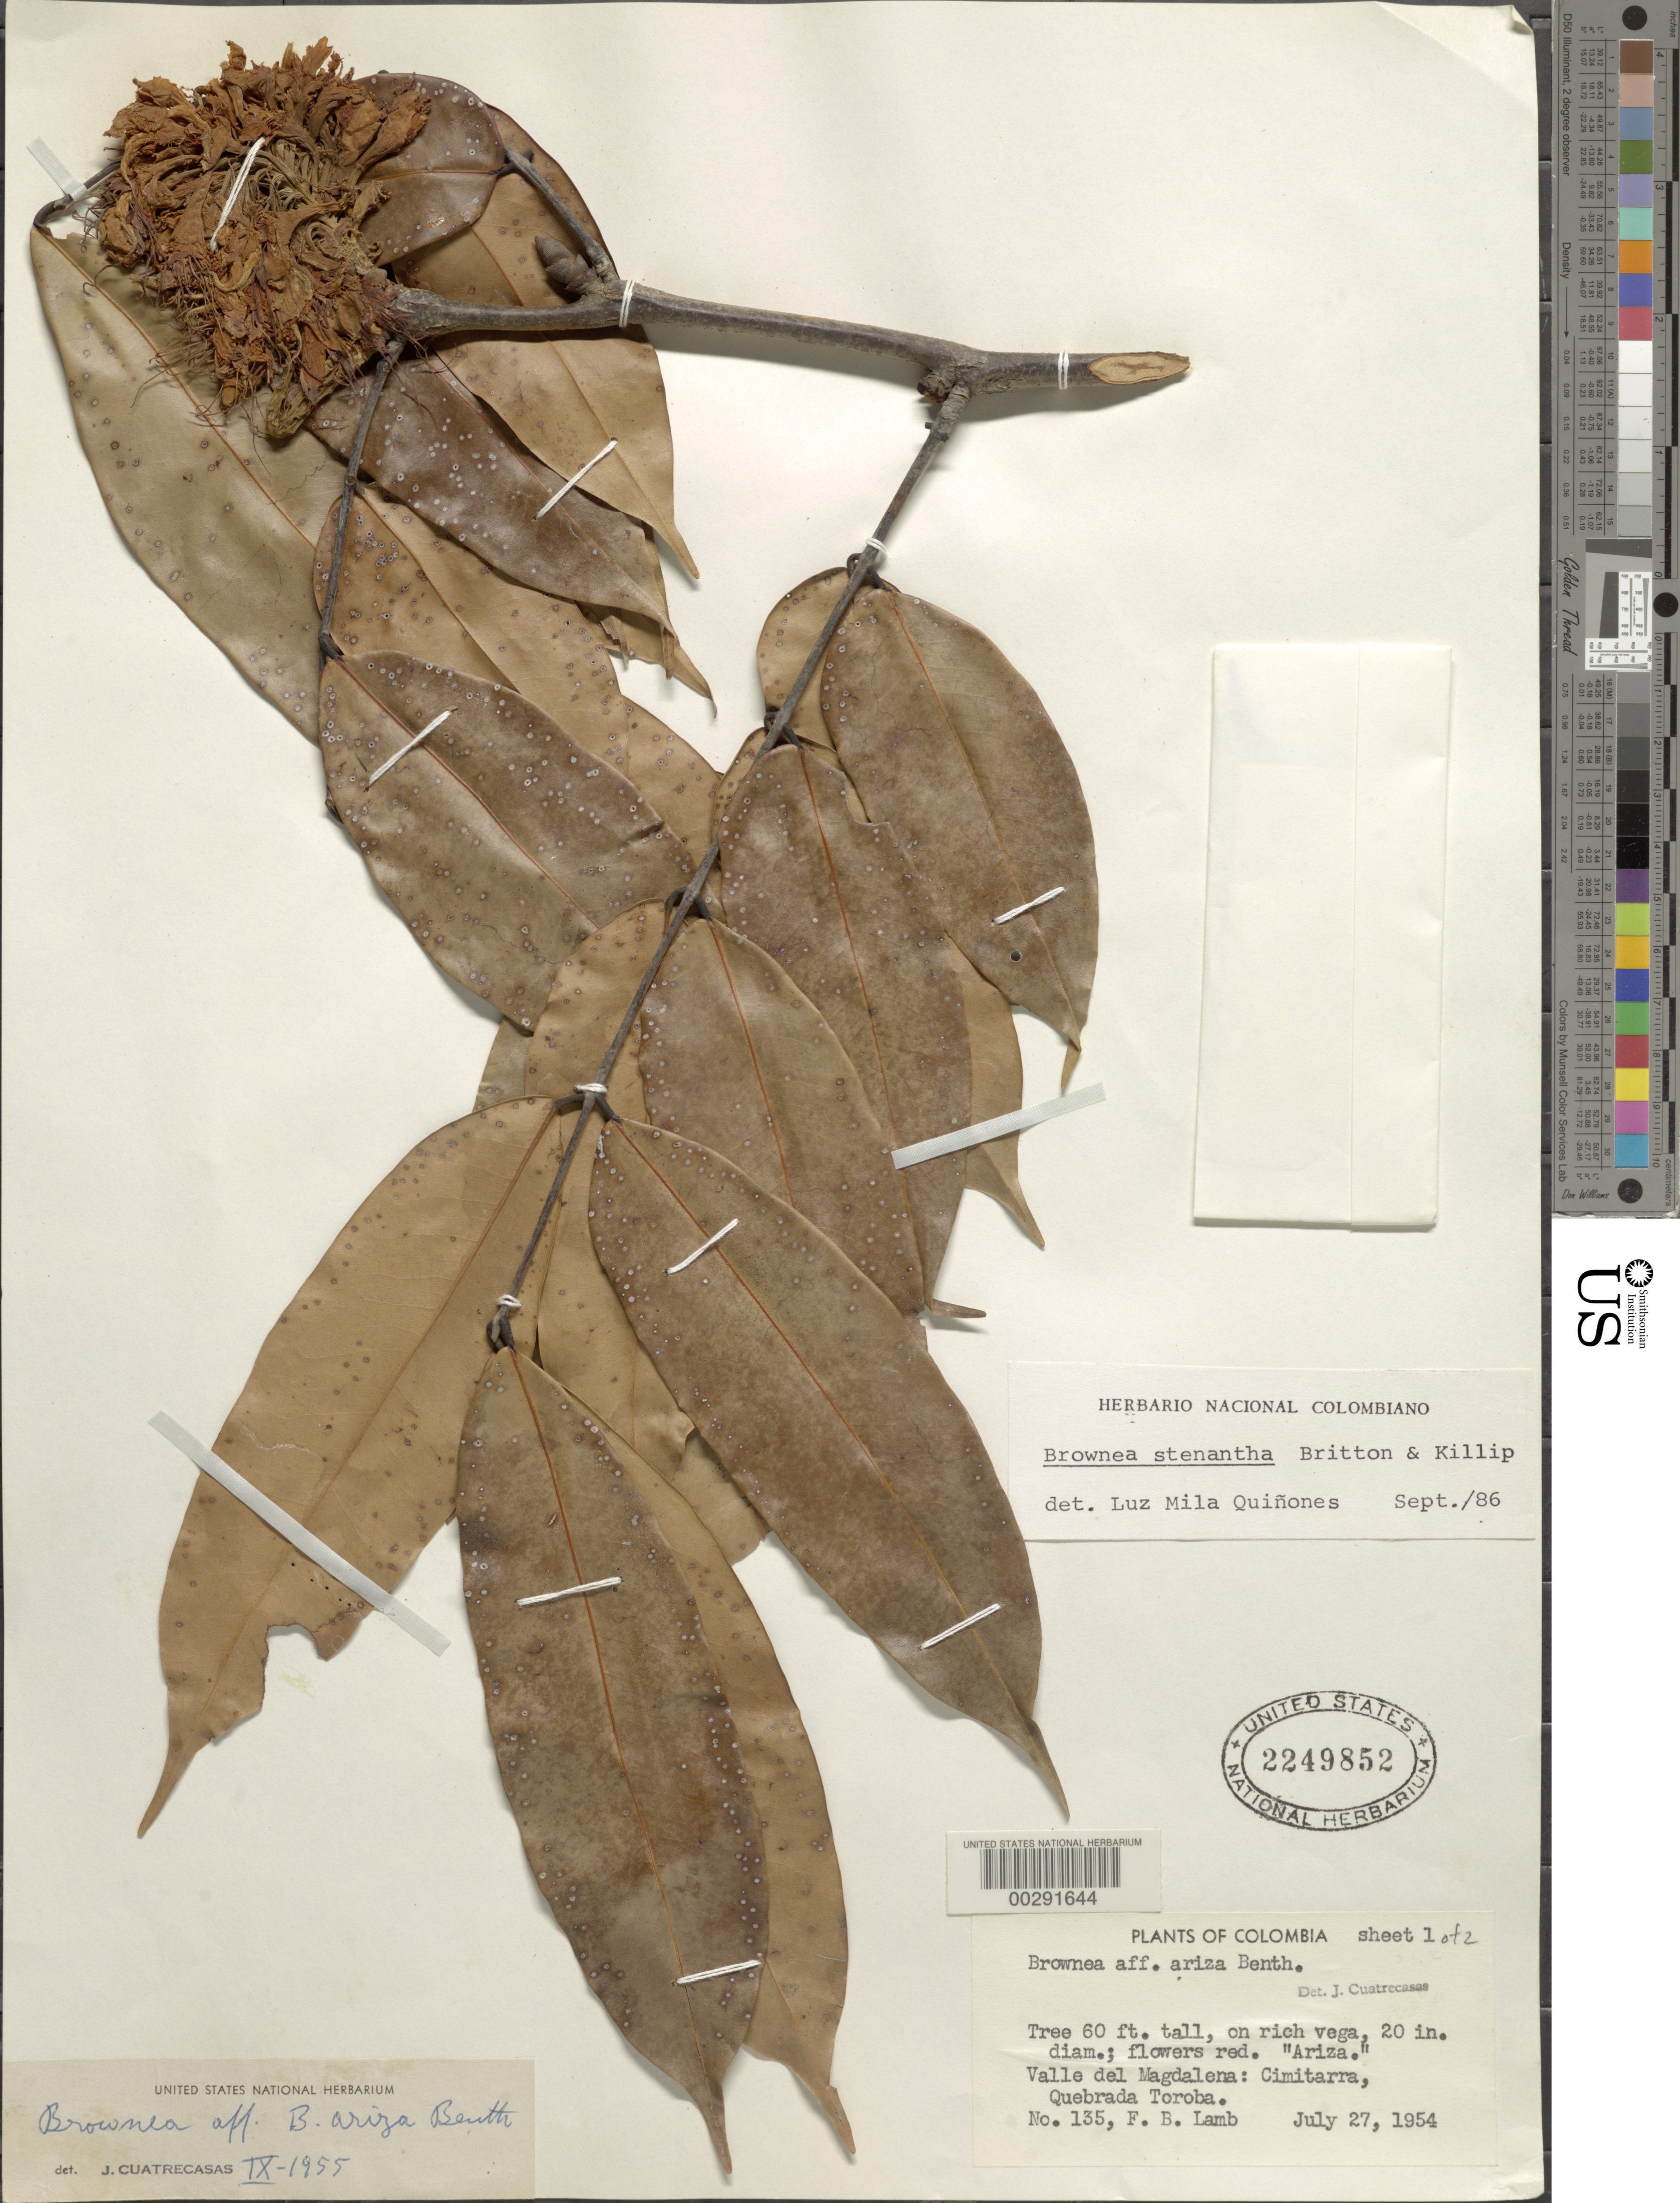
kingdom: Plantae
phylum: Tracheophyta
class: Magnoliopsida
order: Fabales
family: Fabaceae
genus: Brownea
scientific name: Brownea stenantha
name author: Britton & Killip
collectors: F. B. Lamb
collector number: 135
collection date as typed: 27 Jul 1954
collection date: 1954-07-27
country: Colombia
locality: Valle del Magdalena: Cimitarra, Quebrada Toroba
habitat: On rich vega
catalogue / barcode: US 2249852